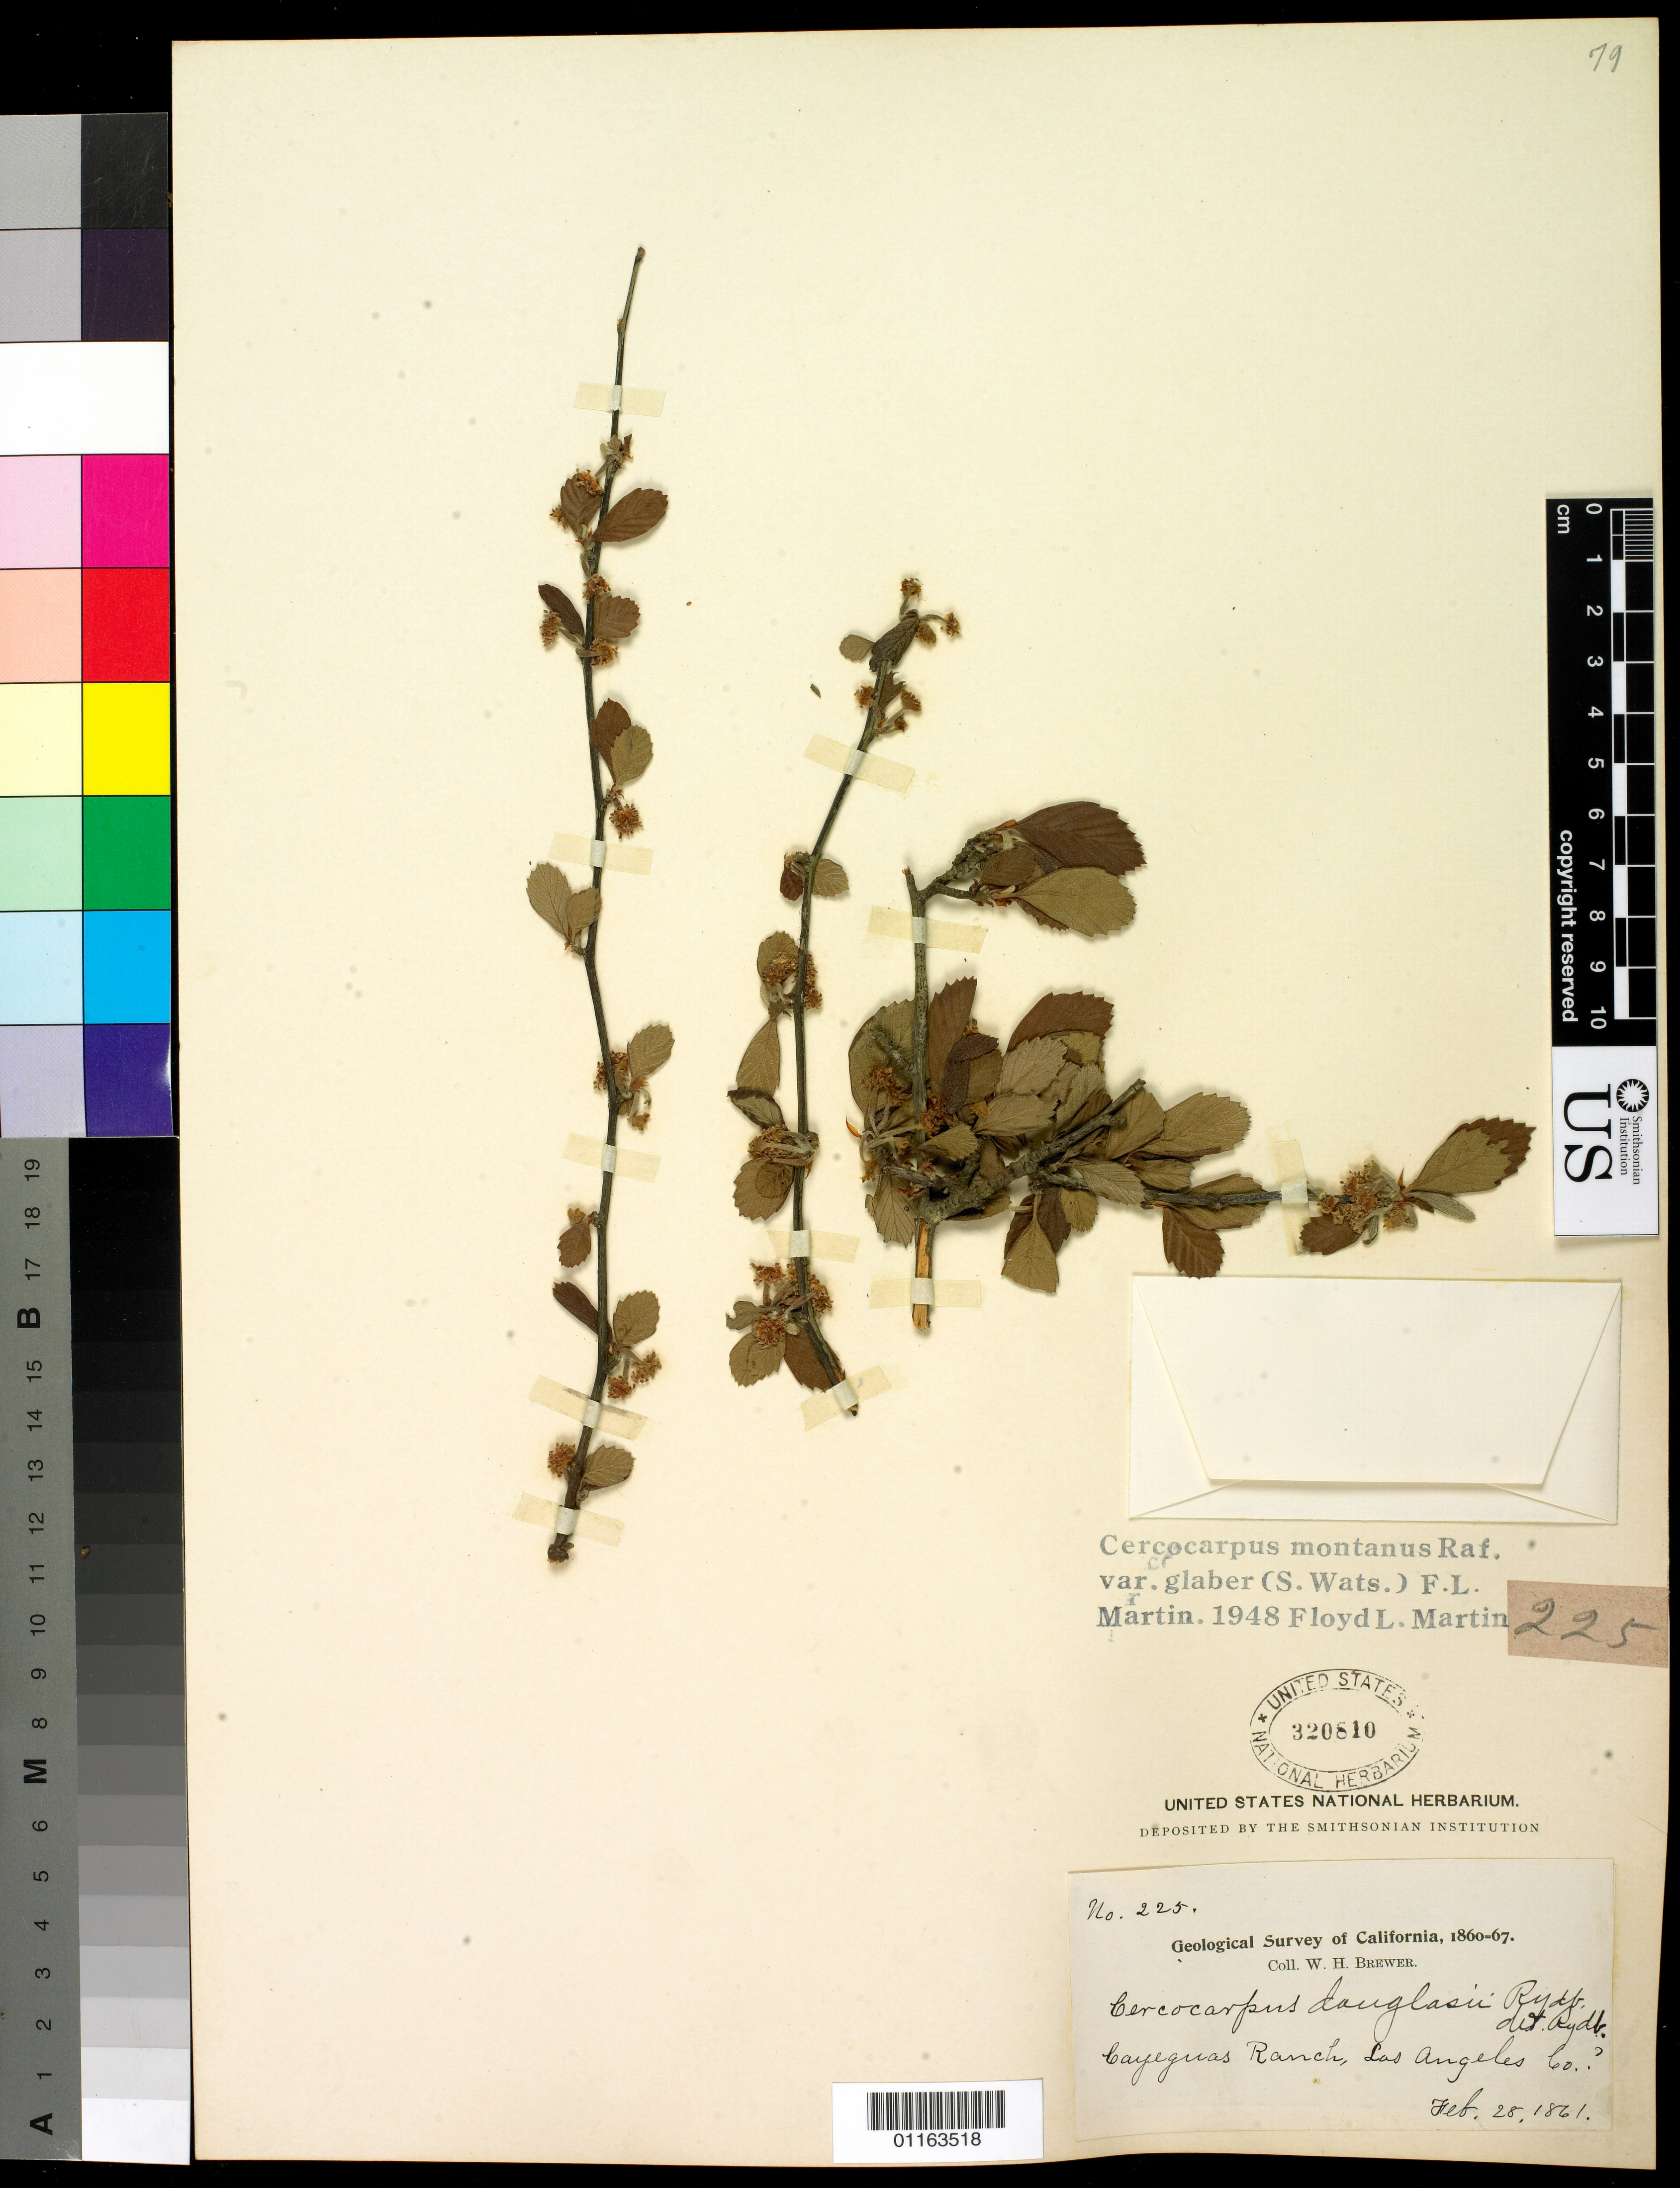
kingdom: Plantae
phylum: Tracheophyta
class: Magnoliopsida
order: Rosales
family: Rosaceae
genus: Cercocarpus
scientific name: Cercocarpus montanus var. glaber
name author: (S. Watson) F.L. Martin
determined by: Martin, F. L.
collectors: W. H. Brewer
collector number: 225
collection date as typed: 28 Feb 1861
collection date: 1861-02-28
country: United States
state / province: California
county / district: Los Angeles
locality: Cayeguas Ranch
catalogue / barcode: US 320810